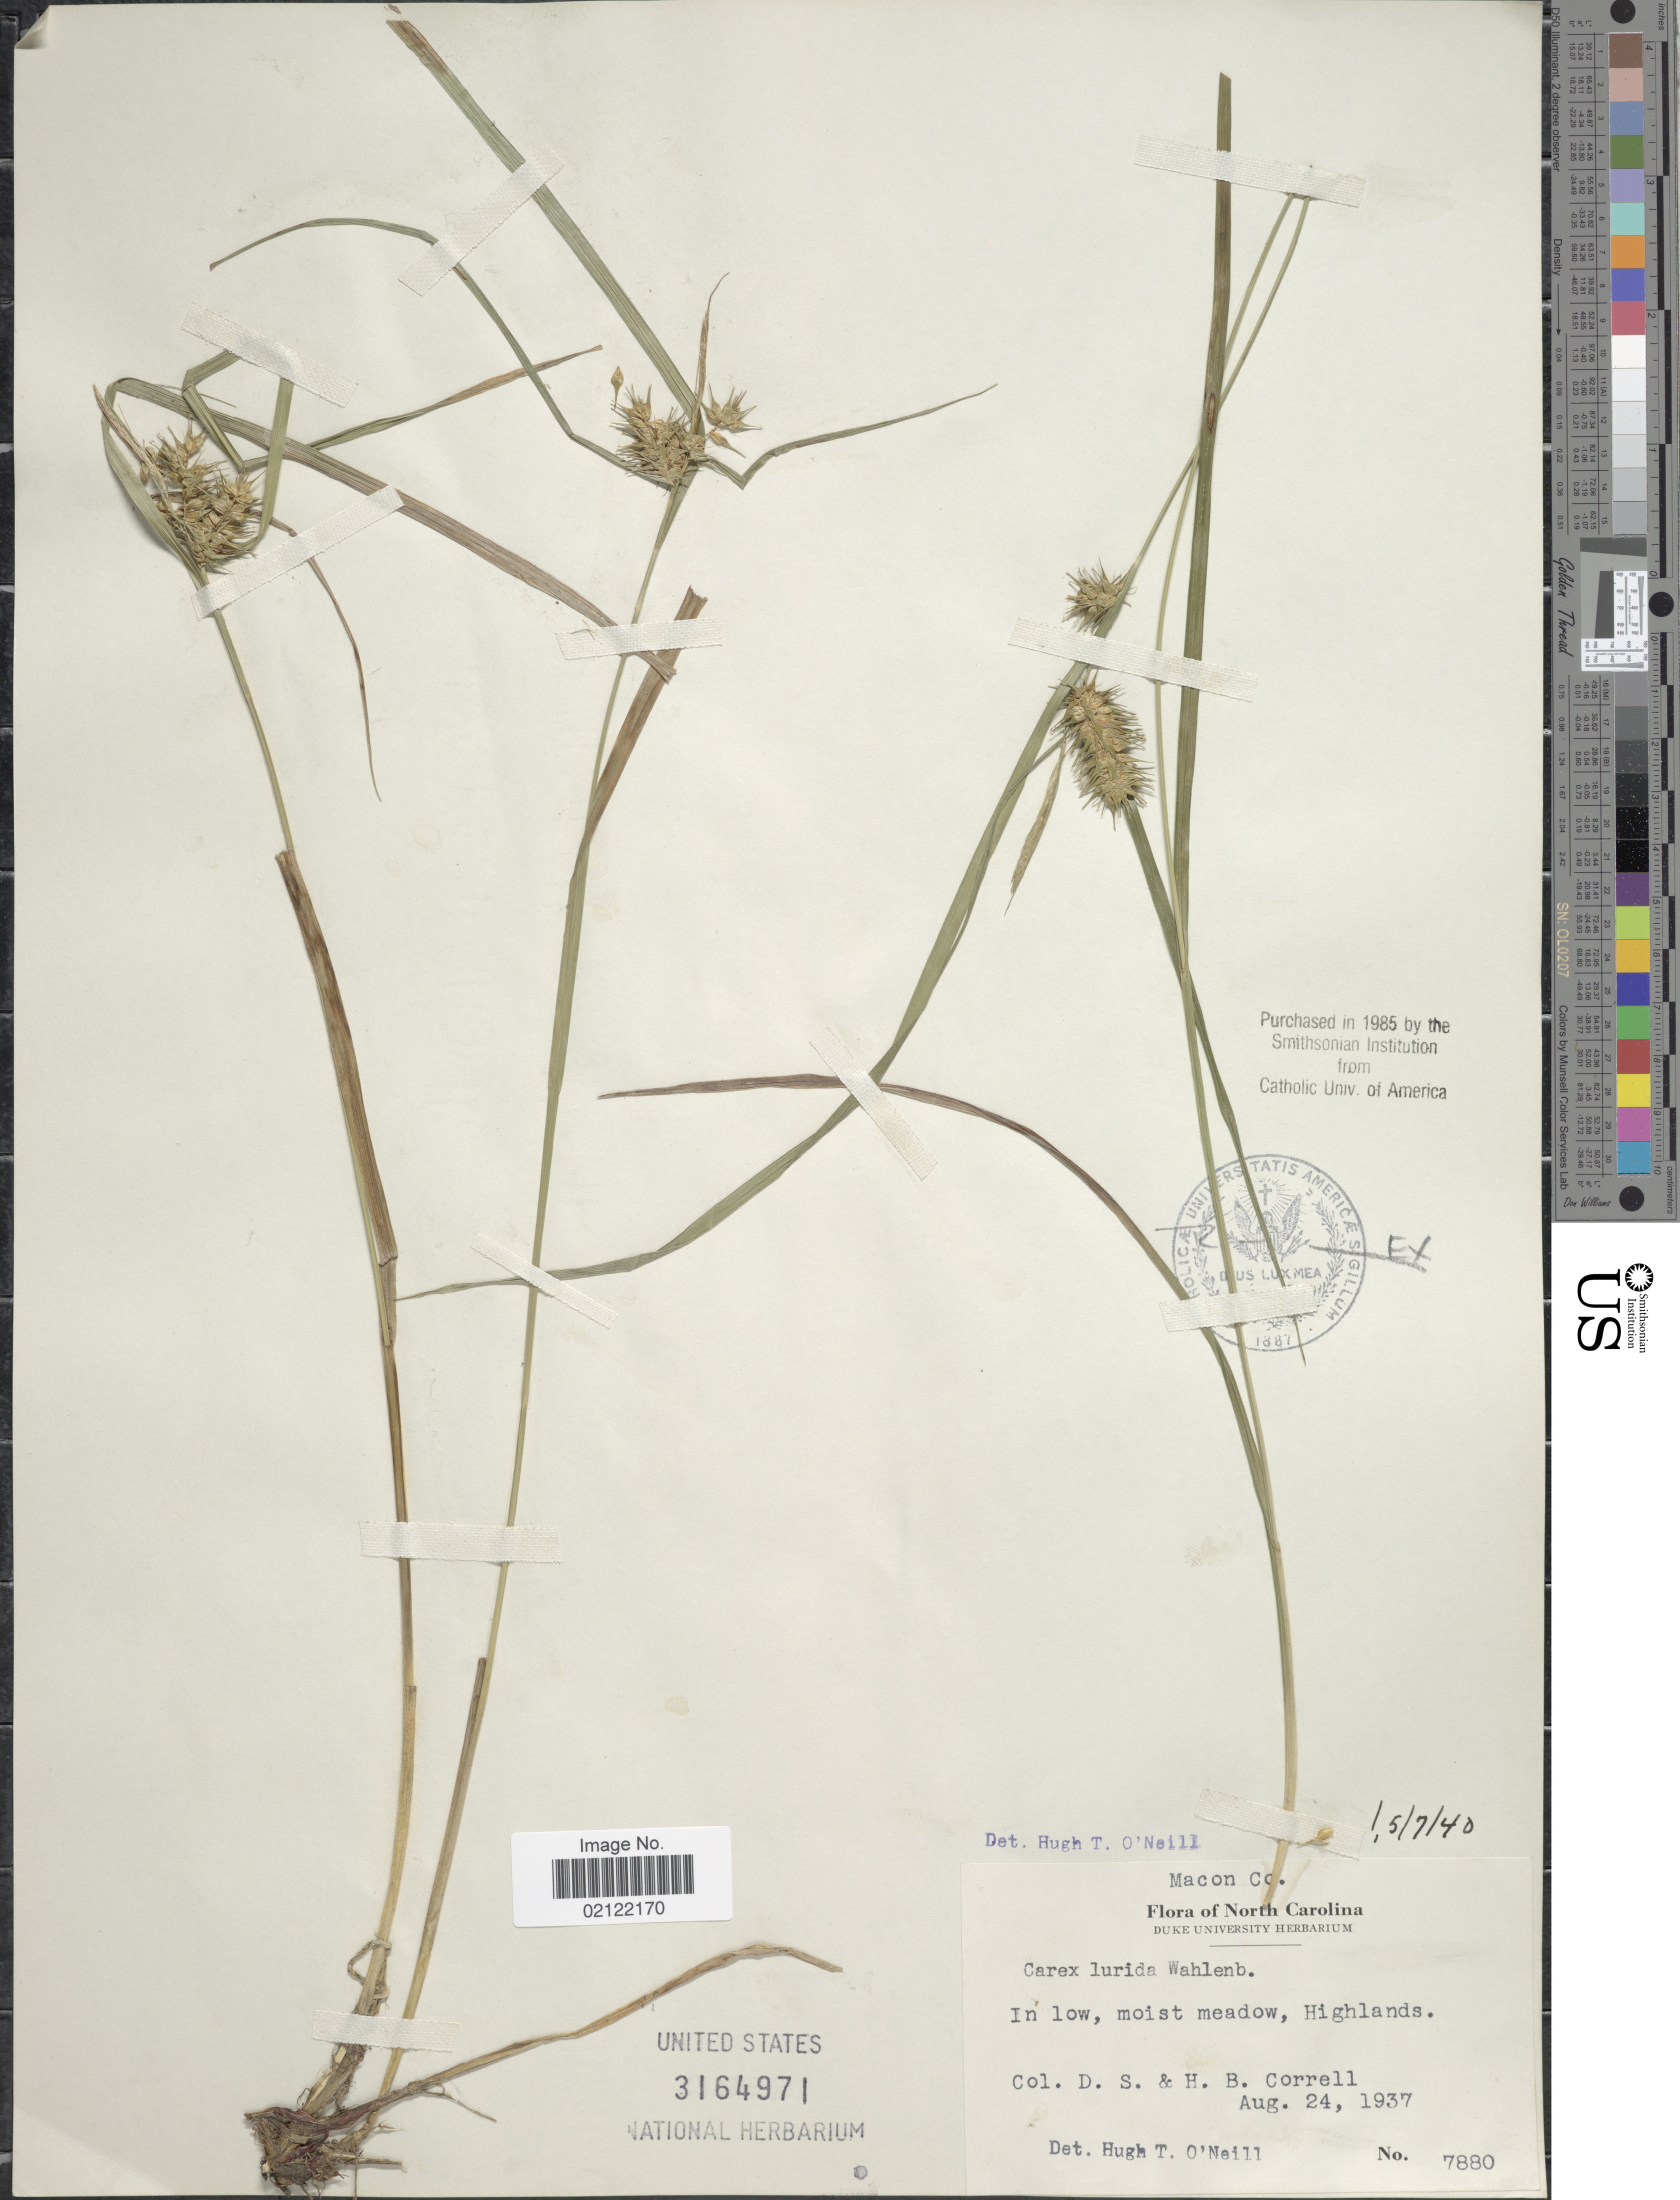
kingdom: Plantae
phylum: Tracheophyta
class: Liliopsida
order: Poales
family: Cyperaceae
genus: Carex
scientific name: Carex lurida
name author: Wahlenb.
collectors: D. S. Correll & H. Correll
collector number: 7880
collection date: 1937-08-24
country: United States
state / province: North Carolina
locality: Macon Co. In low, moist meadow, Highlands.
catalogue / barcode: US 3164971